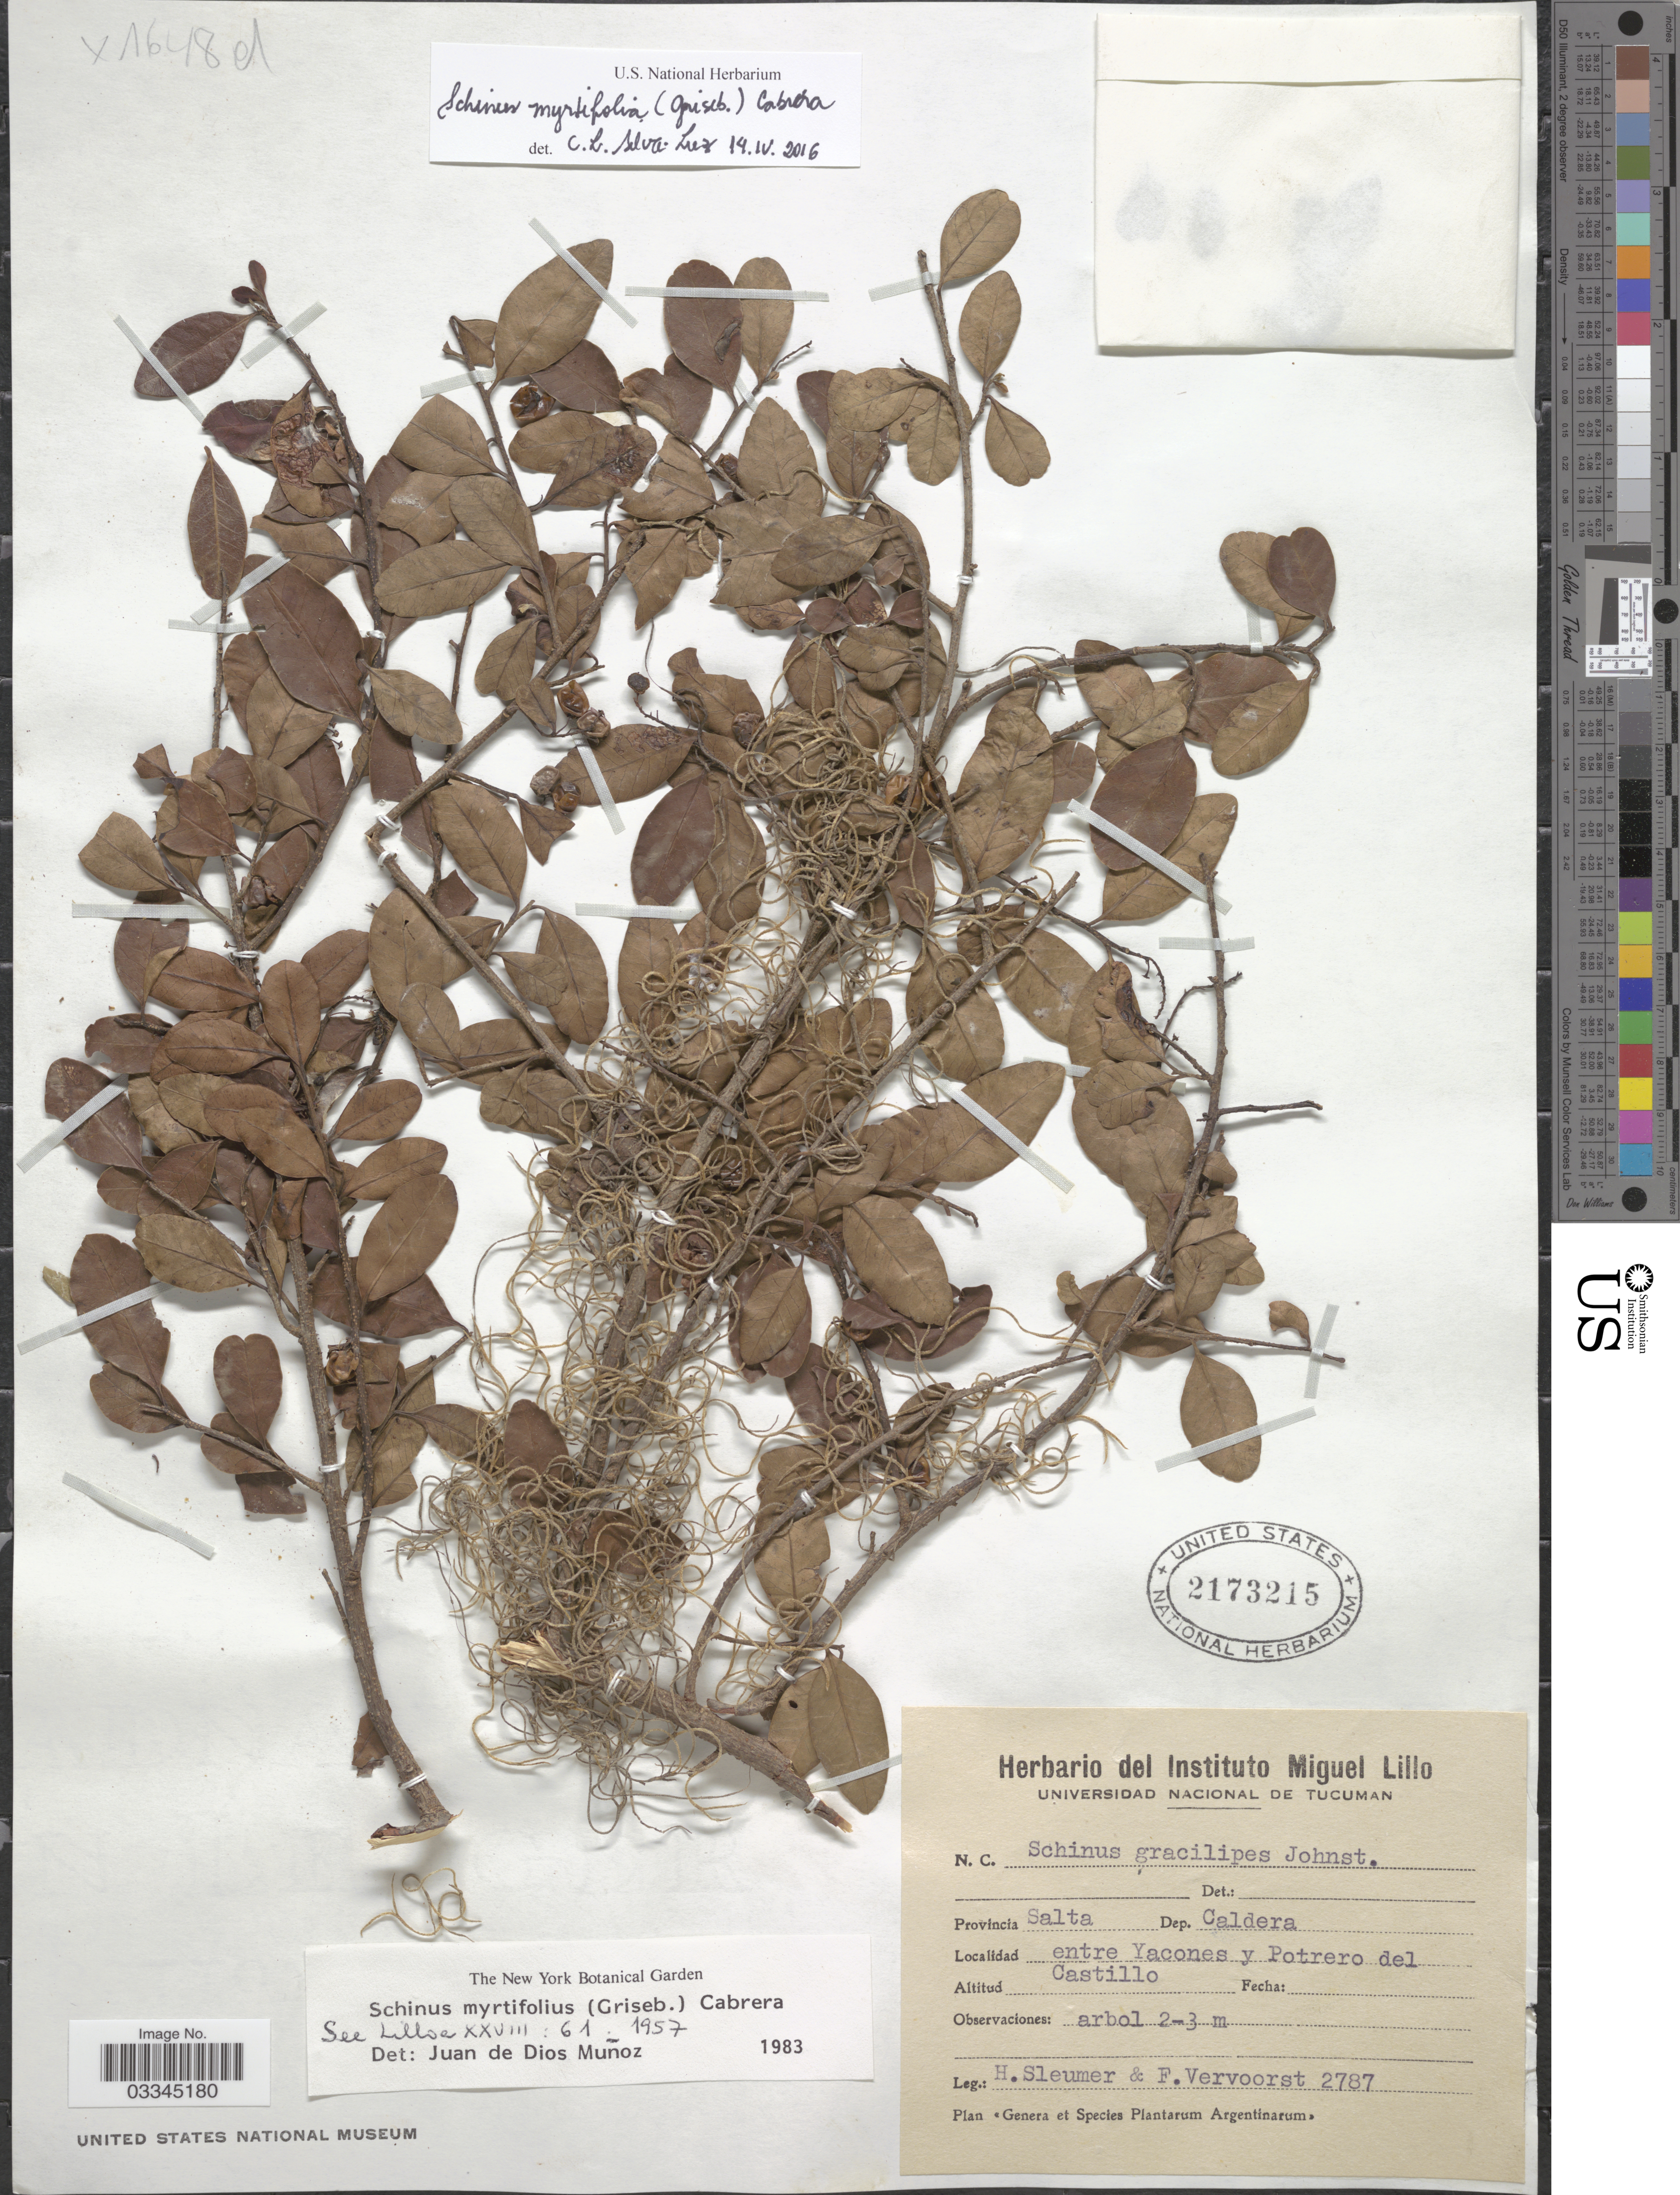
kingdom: Plantae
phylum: Tracheophyta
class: Magnoliopsida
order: Sapindales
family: Anacardiaceae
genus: Schinus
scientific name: Schinus myrtifolia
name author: (Griseb.) Cabrera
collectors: H. O. Sleumer & F. Vervoorst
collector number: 2787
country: Argentina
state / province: Salta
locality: Dep. Caldera, entre Yacones y Potrero del Castillo.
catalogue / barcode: US 2173215